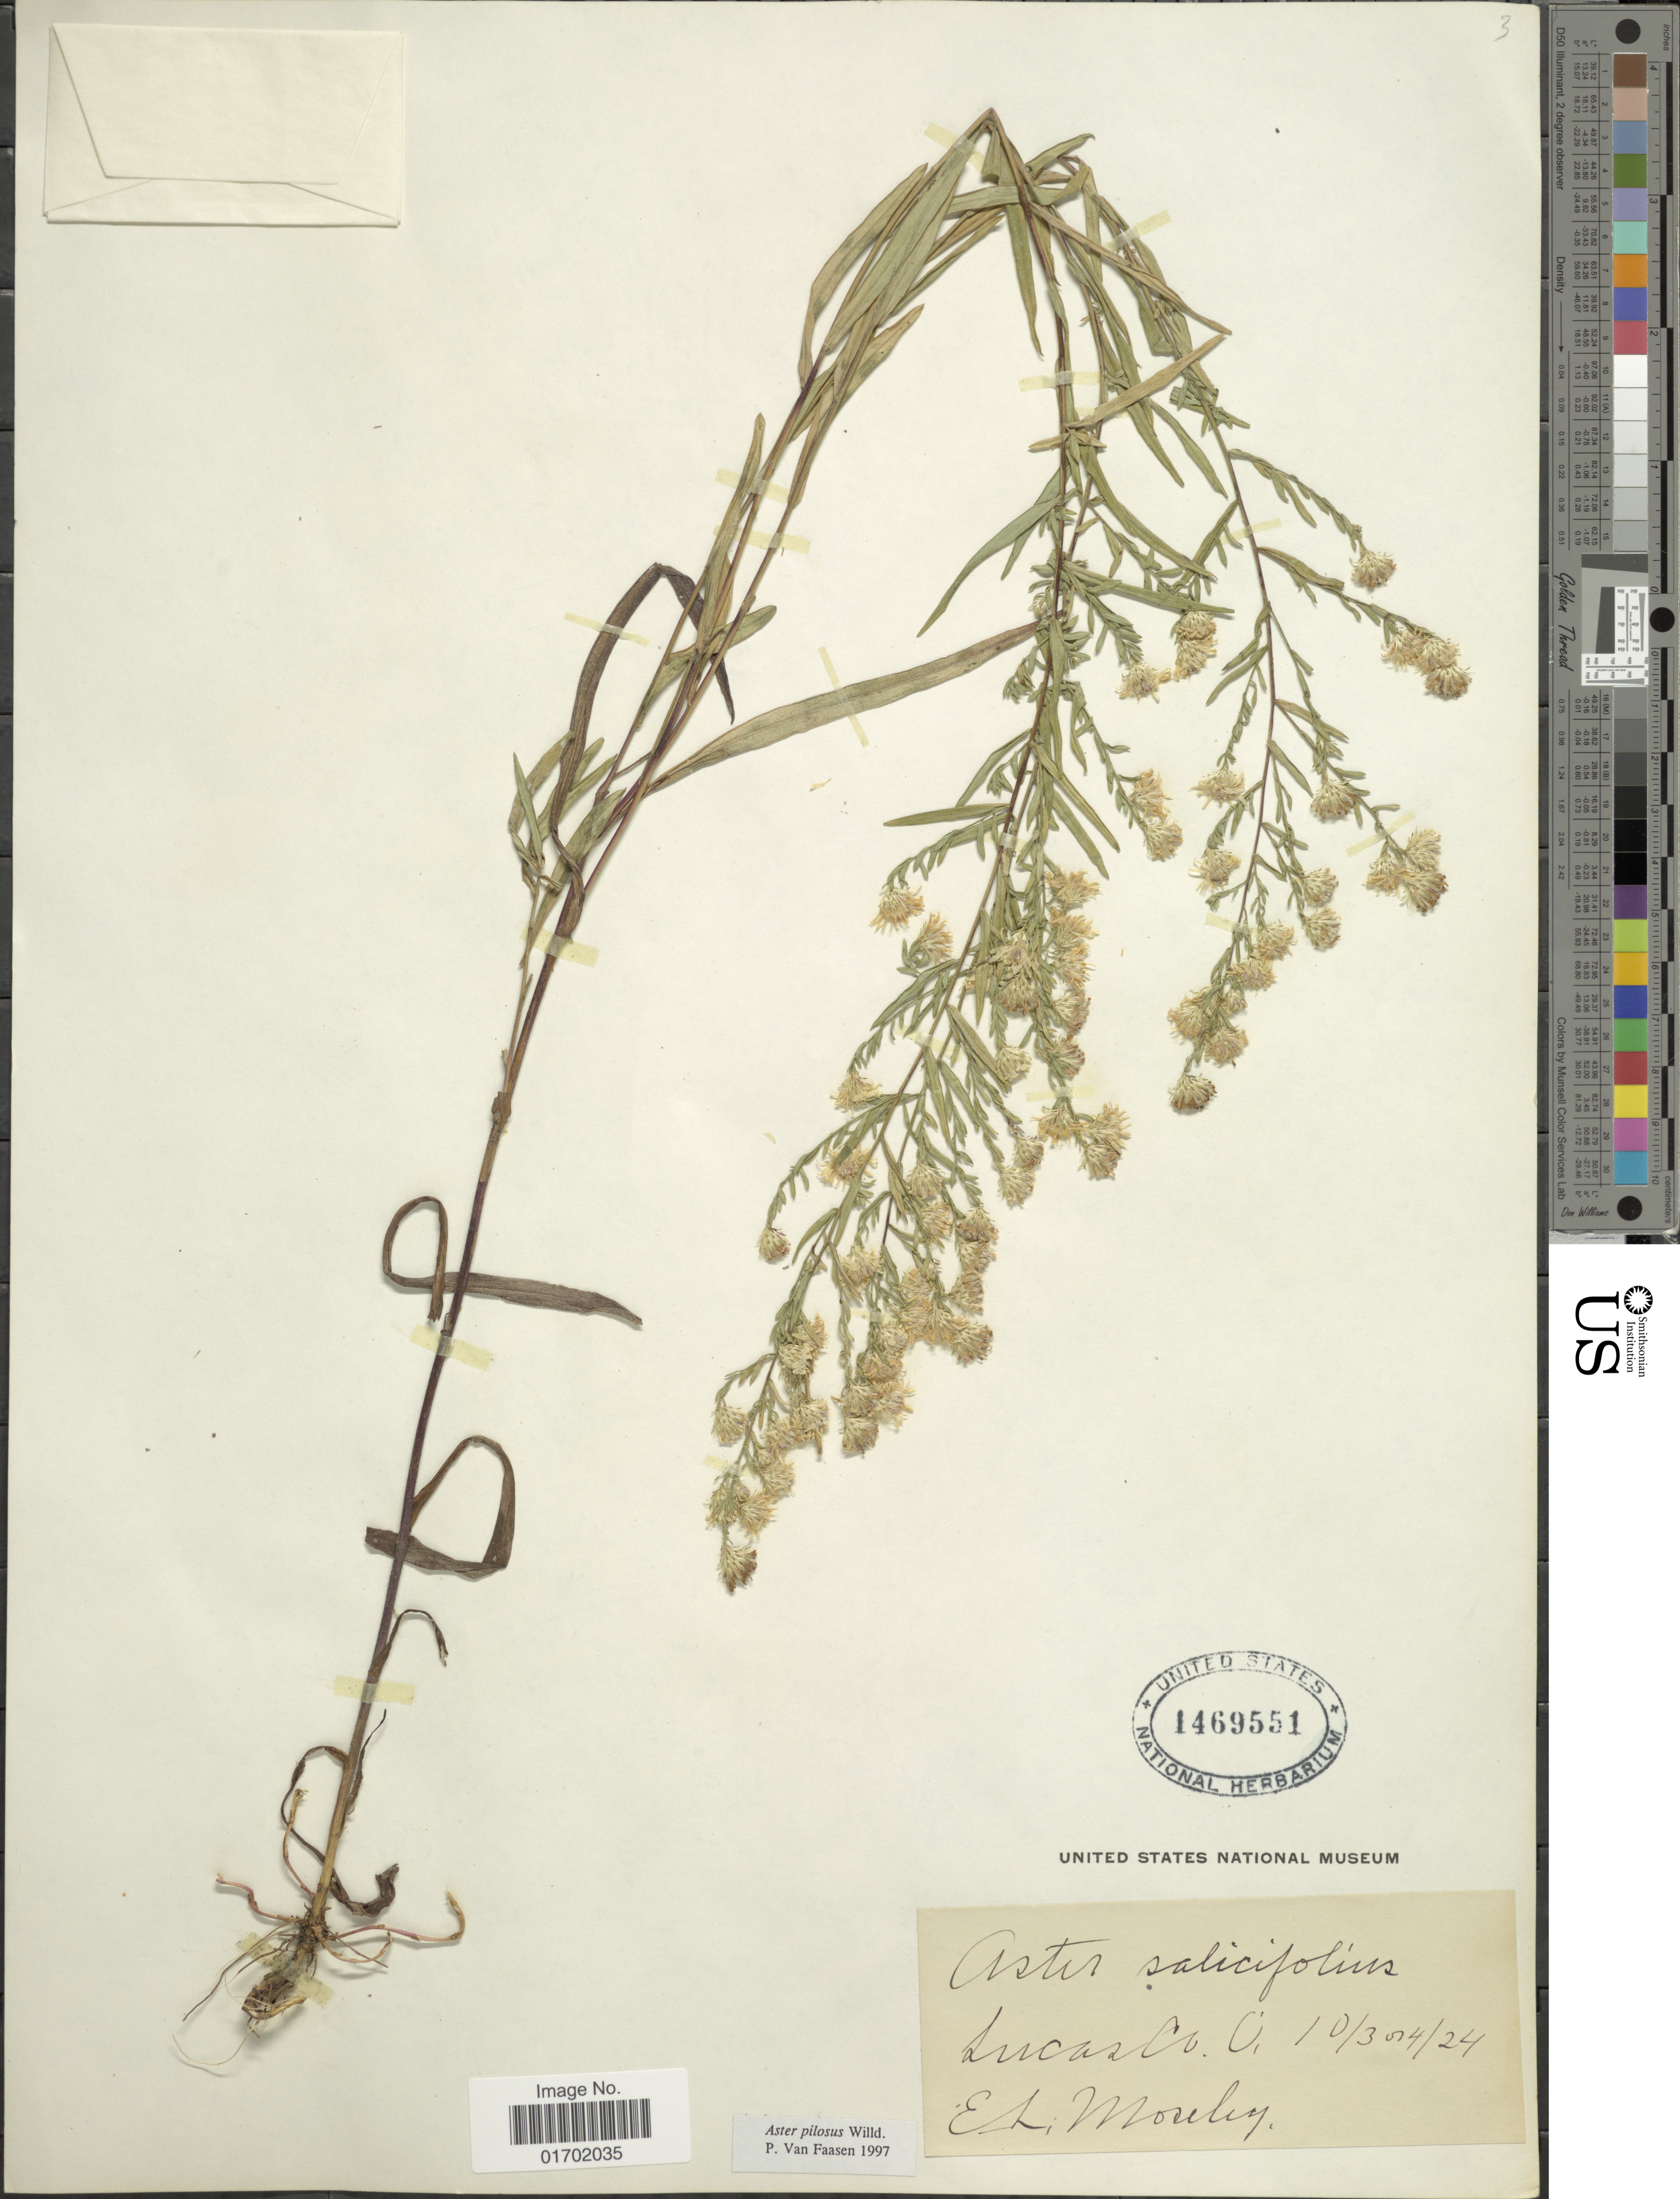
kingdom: Plantae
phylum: Tracheophyta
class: Magnoliopsida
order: Asterales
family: Asteraceae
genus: Symphyotrichum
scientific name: Symphyotrichum pilosum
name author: (Willd.) G.L. Nesom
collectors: E. Moseley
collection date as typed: Transcribed d/m/y: 3/10/24 to 4/10/24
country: United States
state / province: Ohio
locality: Lucas Co.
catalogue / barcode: US 1469551